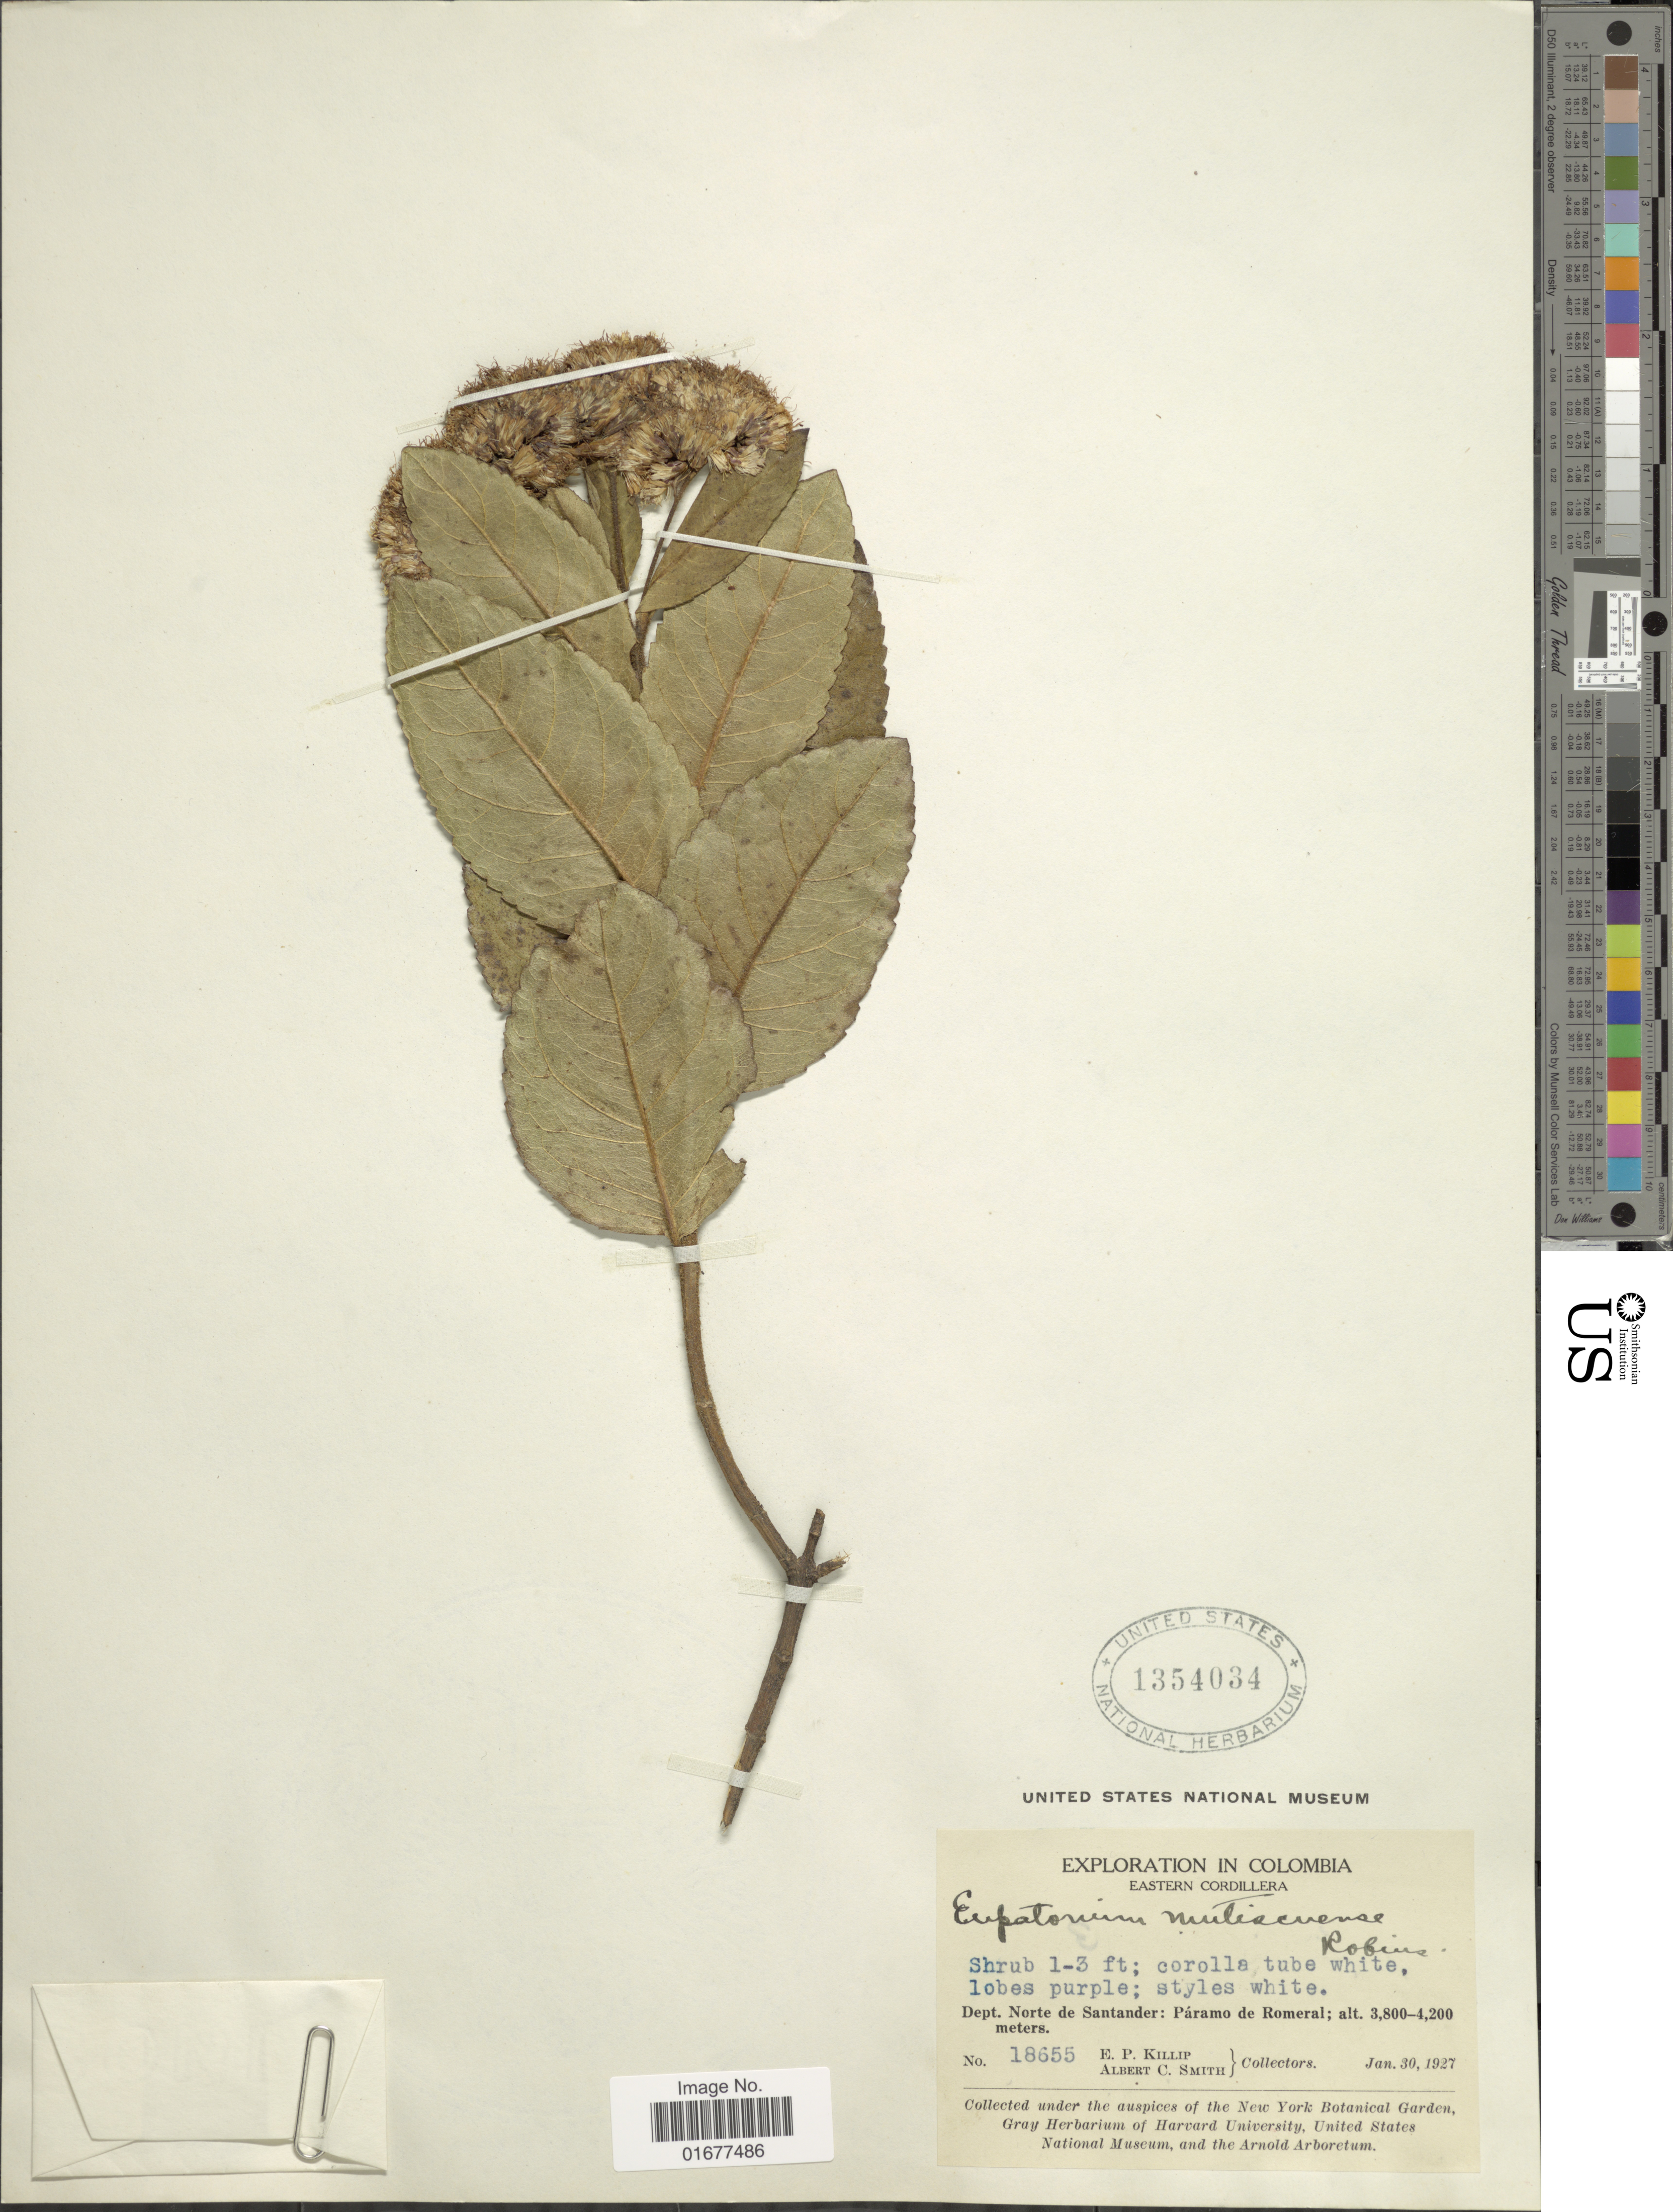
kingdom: Plantae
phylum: Tracheophyta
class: Magnoliopsida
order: Asterales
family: Asteraceae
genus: Ageratina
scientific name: Ageratina mutiscuensis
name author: (B.L. Rob.) R.M. King & H. Rob.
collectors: E. P. Killip & A. C. Smith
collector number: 18655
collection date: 1927-01-30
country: Colombia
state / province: Norte de Santander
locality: Eastern Cordillera, Paramo de Romeral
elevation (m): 3800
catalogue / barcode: US 1354034